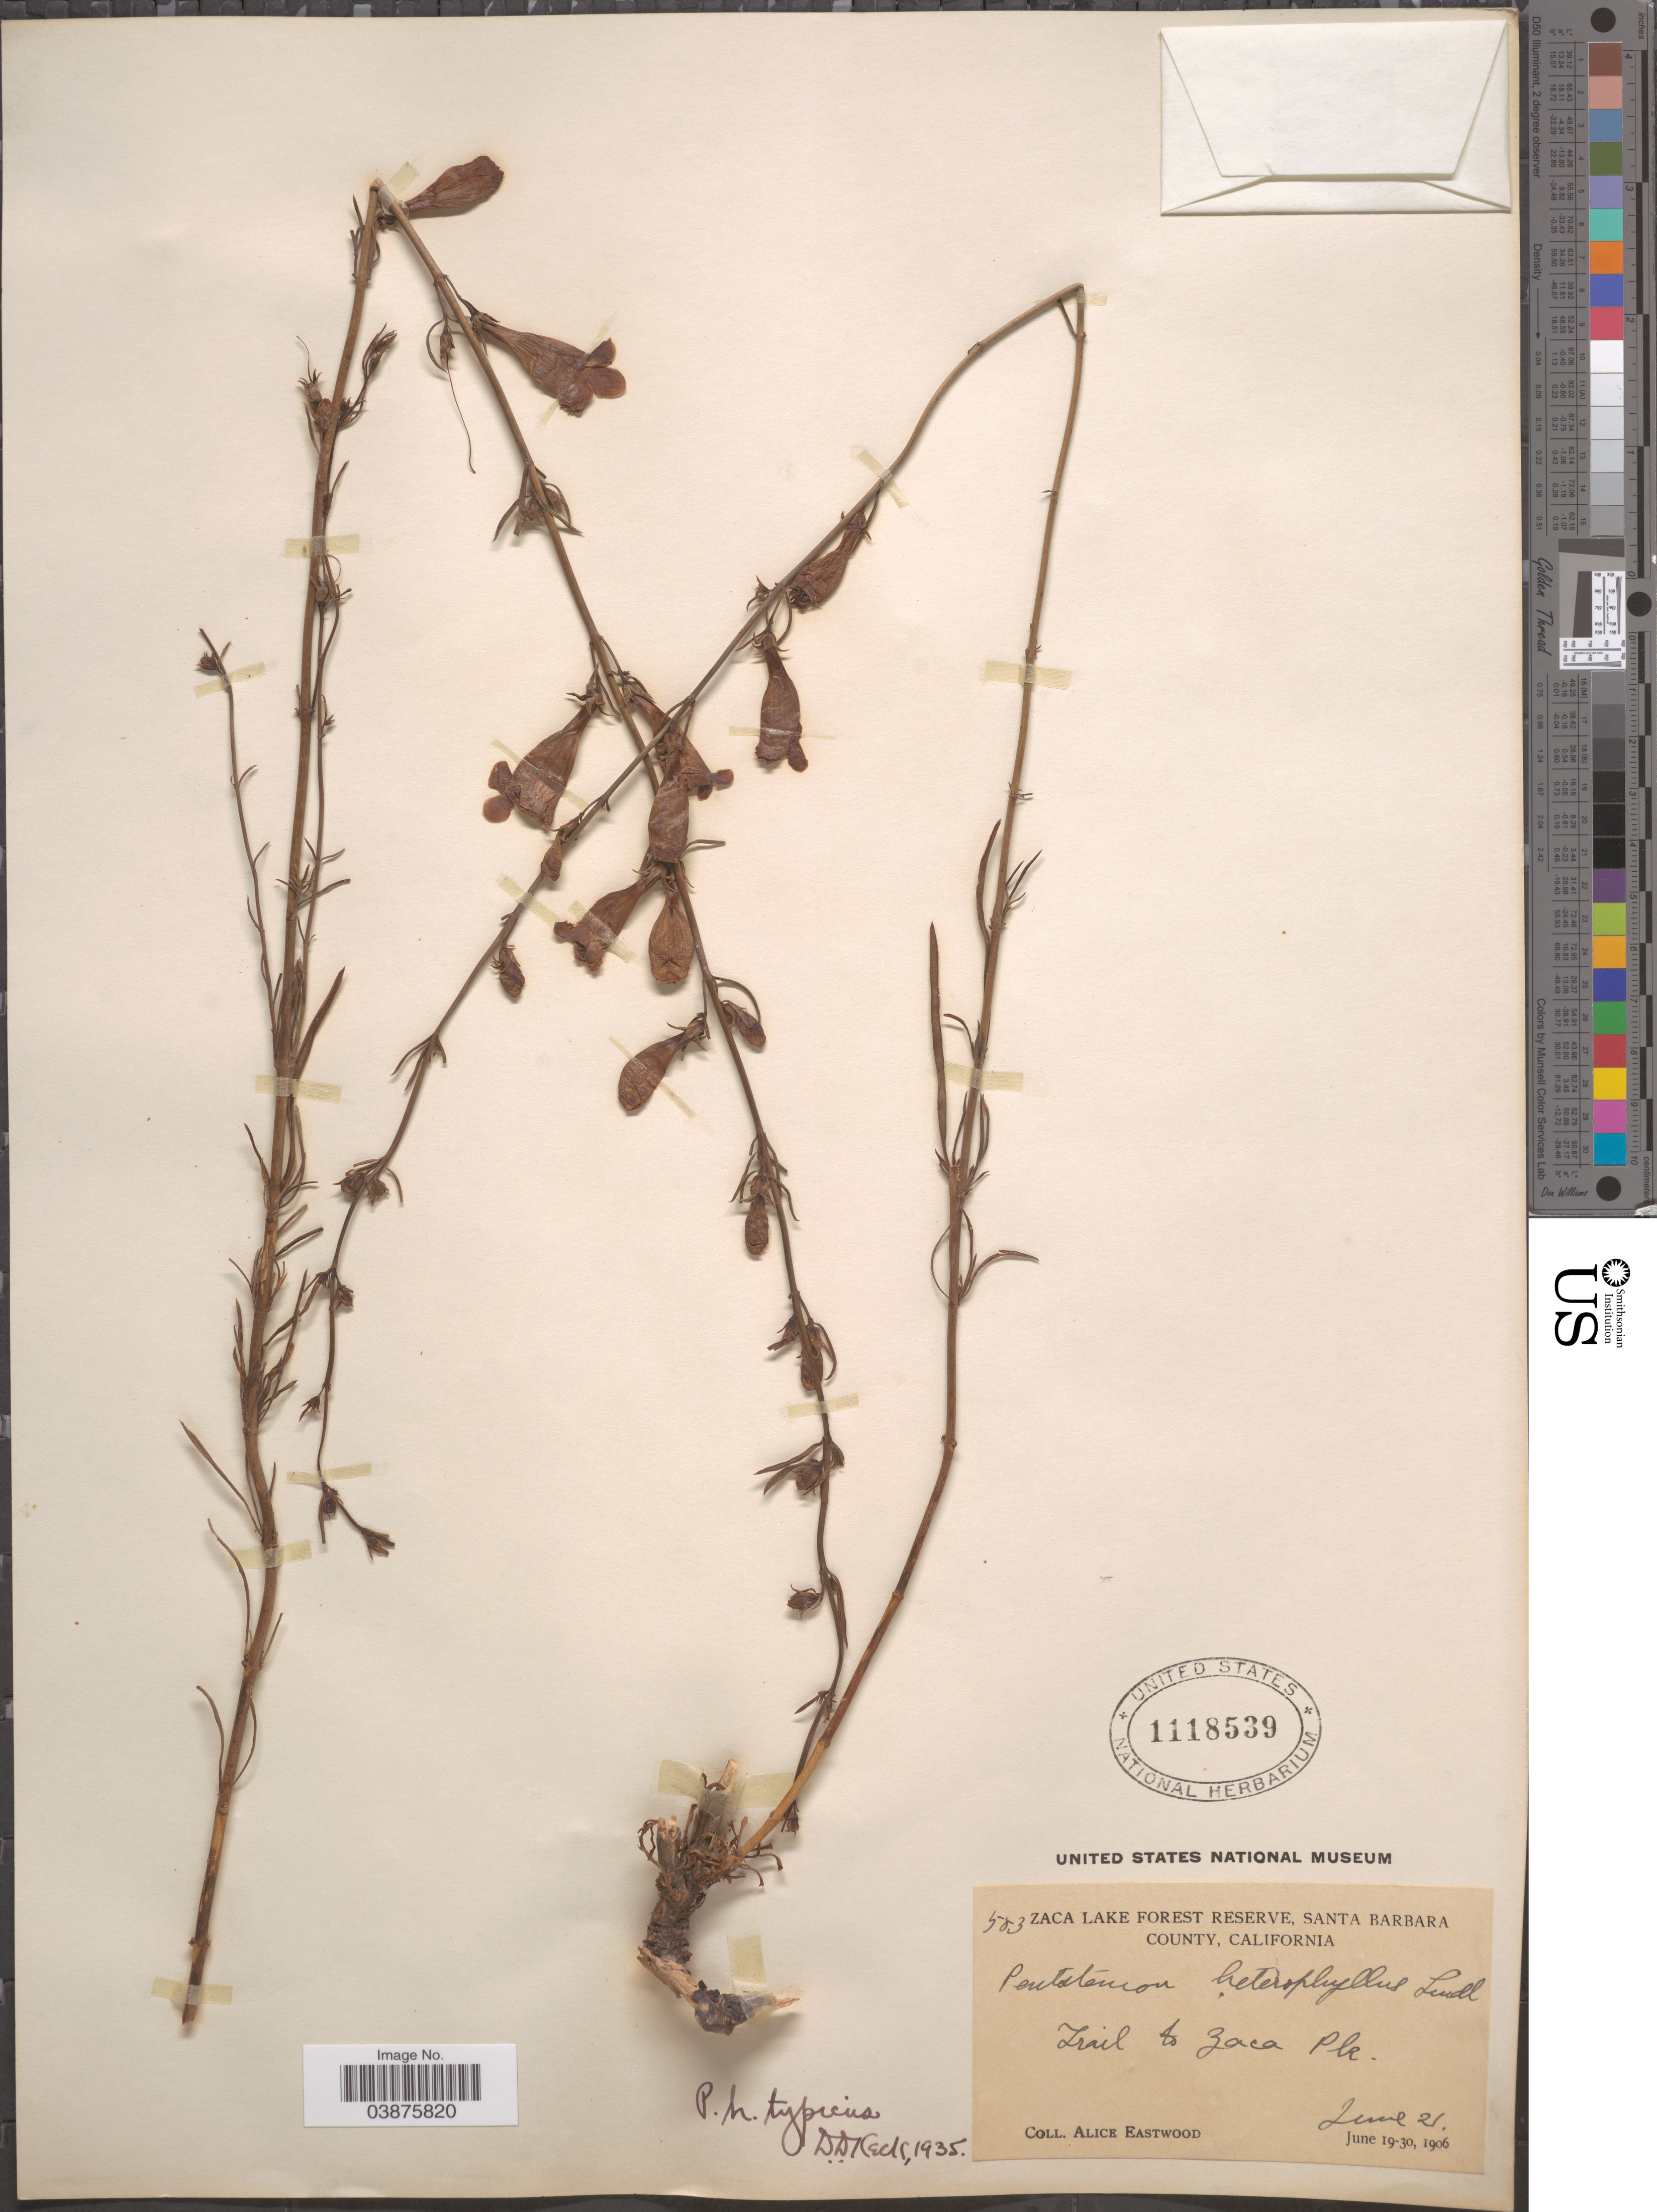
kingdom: Plantae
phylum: Tracheophyta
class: Magnoliopsida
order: Lamiales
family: Plantaginaceae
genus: Penstemon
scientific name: Penstemon heterophyllus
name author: Lindl.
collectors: A. Eastwood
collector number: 583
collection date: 1906-06-21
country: United States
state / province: California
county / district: Santa Barbara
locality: Zaca Lake Forest, Santa Barbara County. Trail to Zaca Pk.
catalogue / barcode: US 1118539